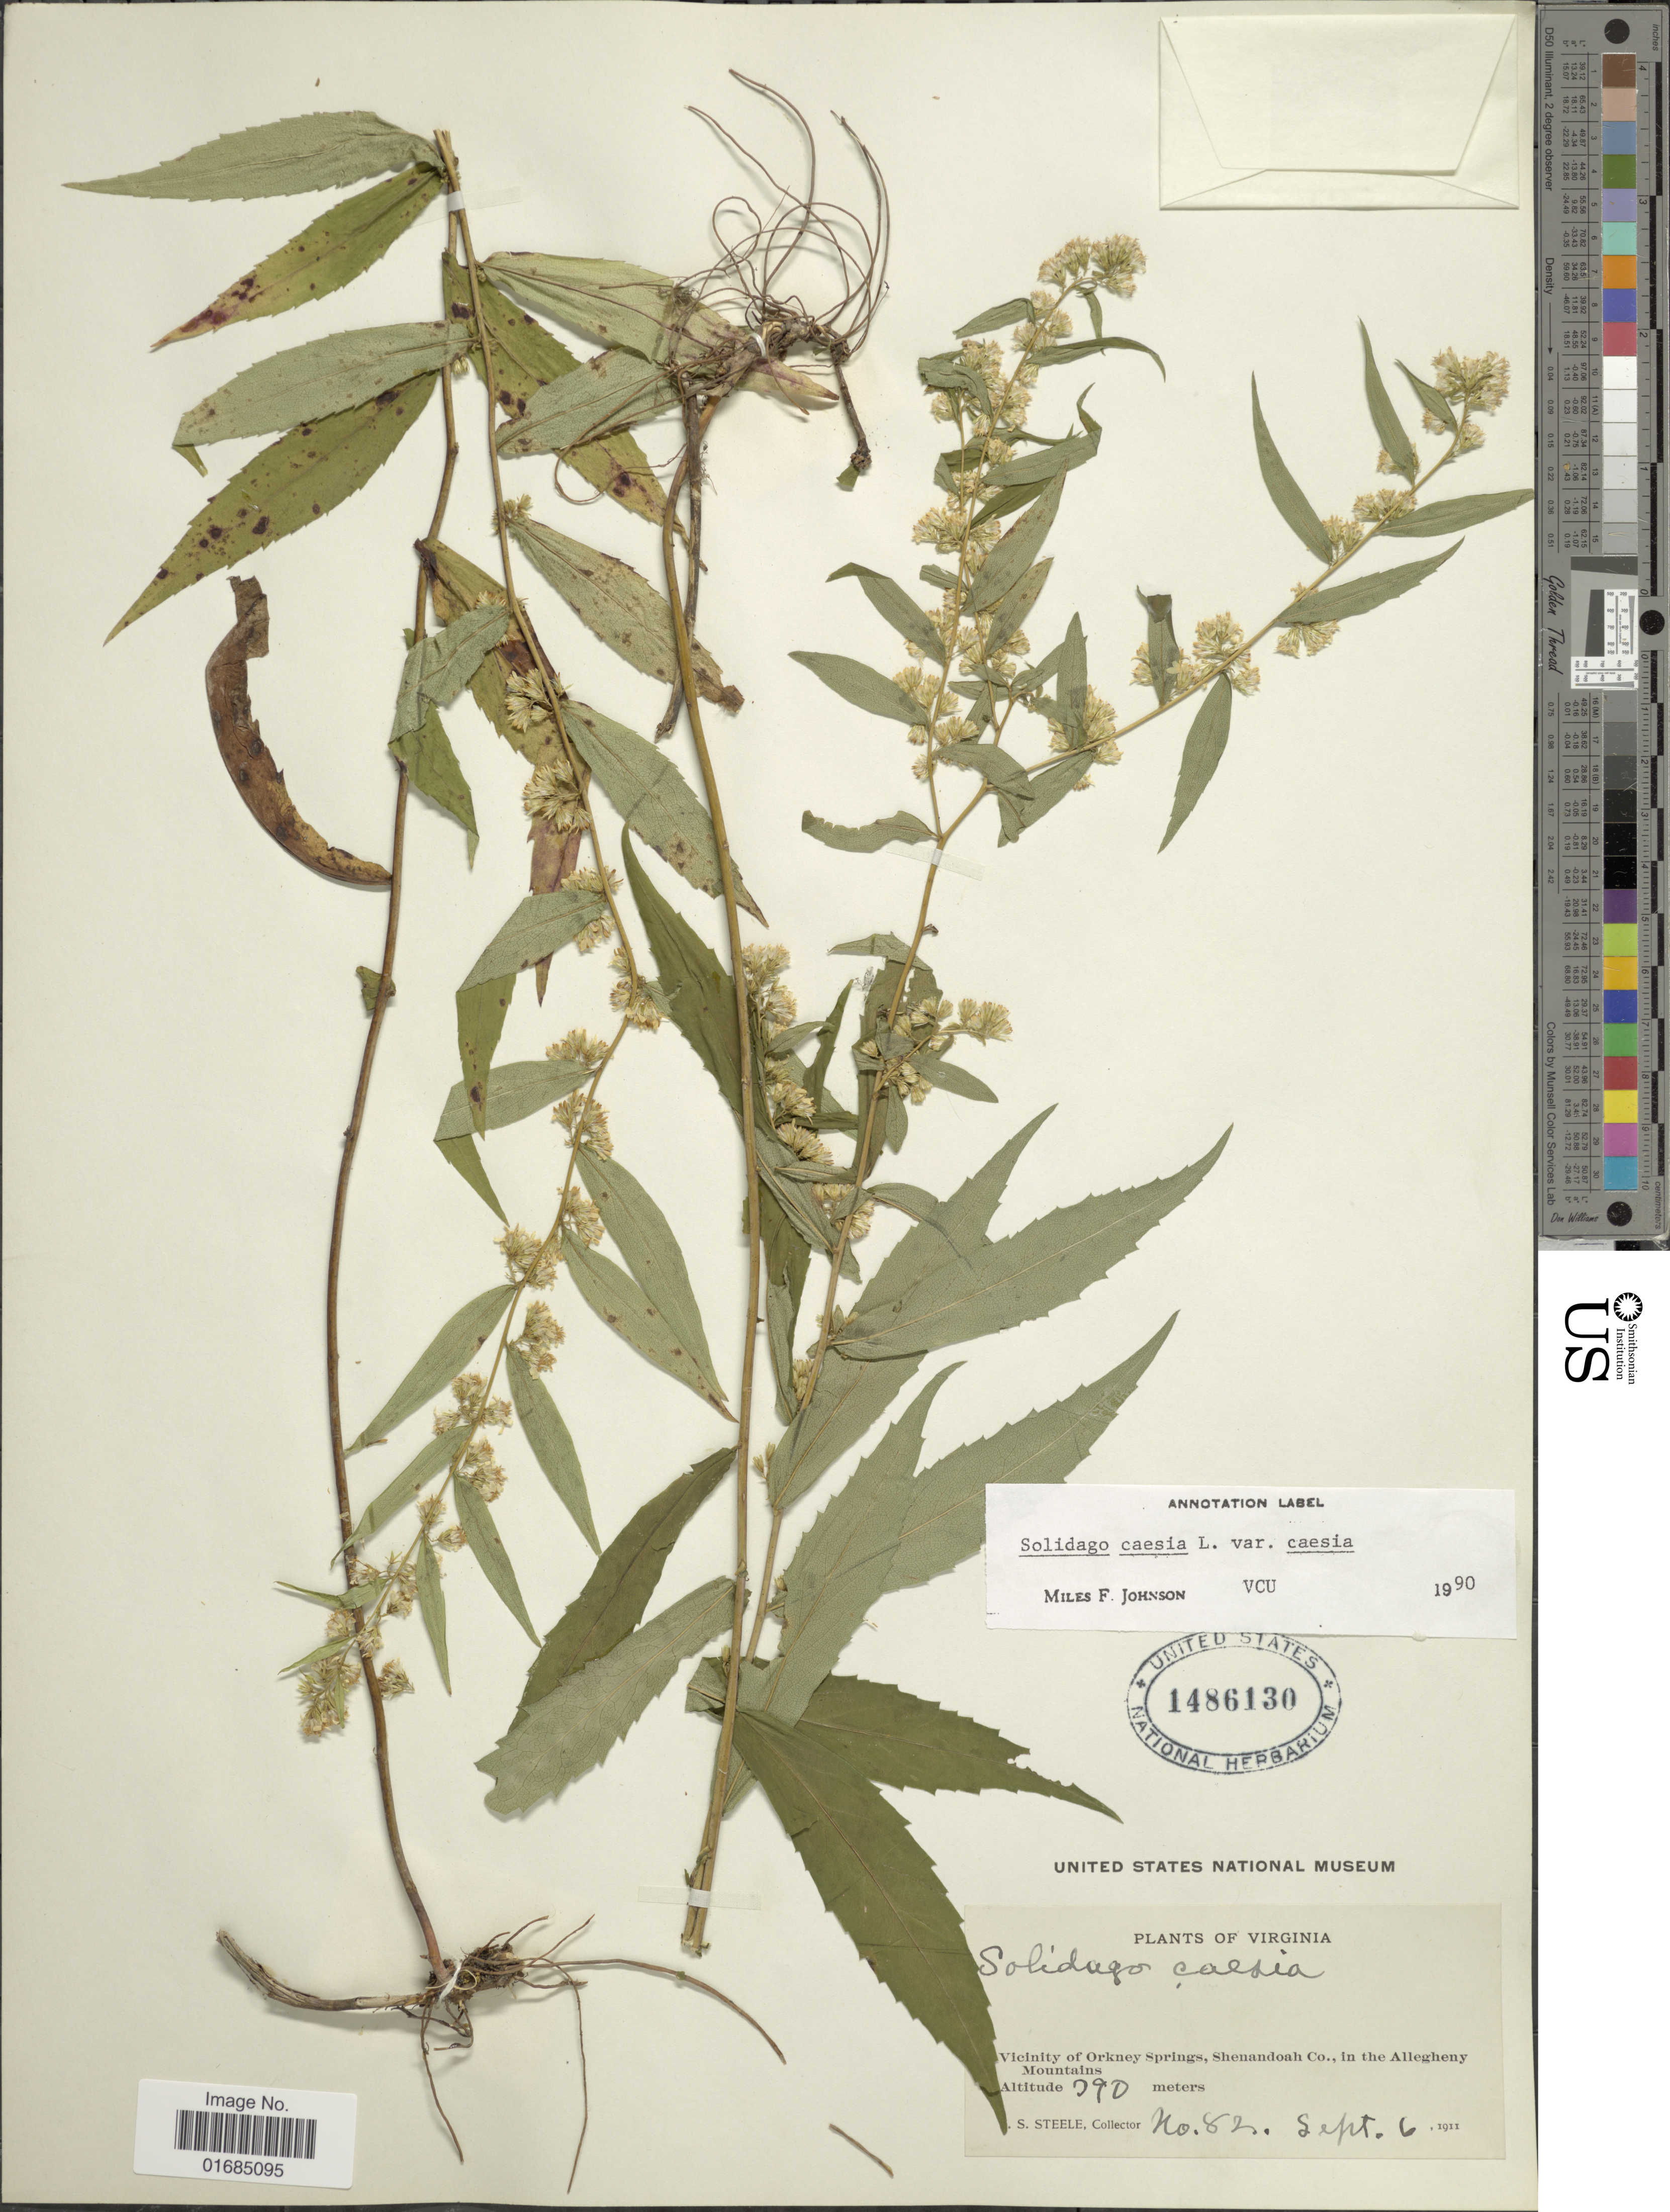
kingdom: Plantae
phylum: Tracheophyta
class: Magnoliopsida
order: Asterales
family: Asteraceae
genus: Solidago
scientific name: Solidago caesia var. caesia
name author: L.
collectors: E. Steele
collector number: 82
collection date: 1911-09-06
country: United States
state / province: Virginia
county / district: Shenandoah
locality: Vicinity of Orkney Springs, Shenandoah Co., in the Allegheny Mountains.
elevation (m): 390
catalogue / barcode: US 1486130